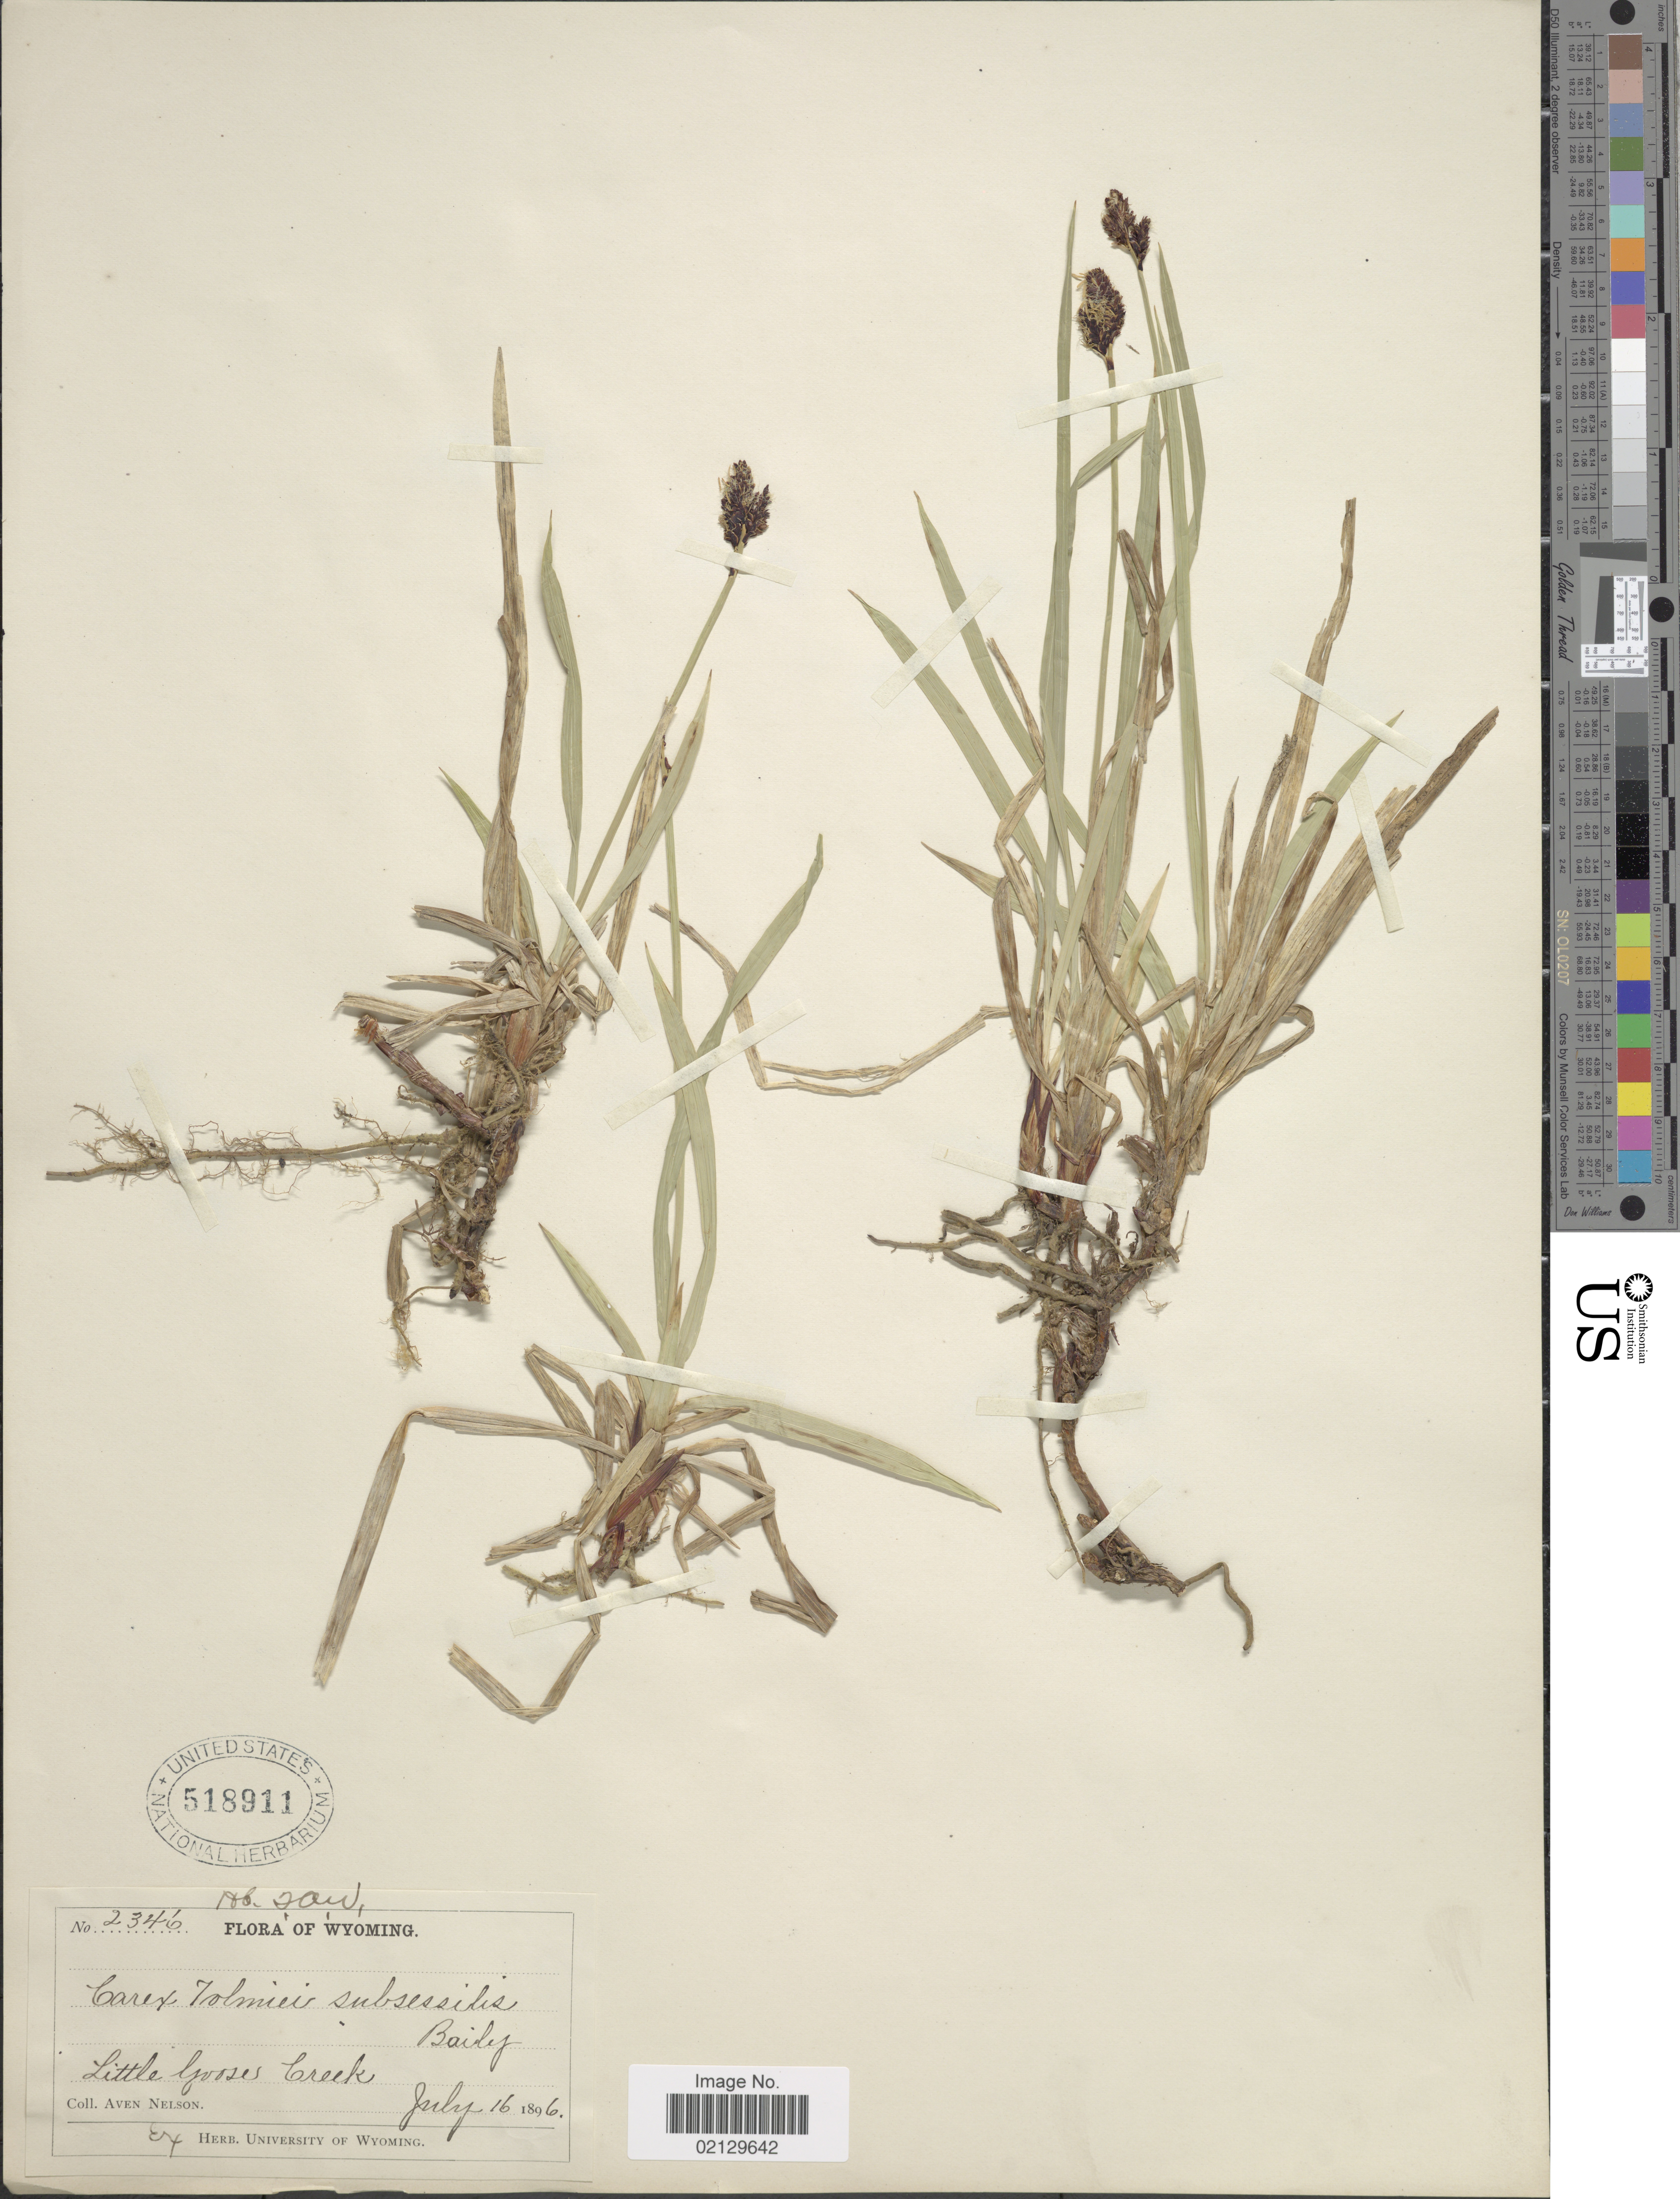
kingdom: Plantae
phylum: Tracheophyta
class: Liliopsida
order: Poales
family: Cyperaceae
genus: Carex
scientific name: Carex podocarpa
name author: R. Br.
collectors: A. Nelson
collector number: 2346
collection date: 1896-07-16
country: United States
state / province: Wyoming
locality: Wyoming, Little Gooses Creek.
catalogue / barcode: US 518911